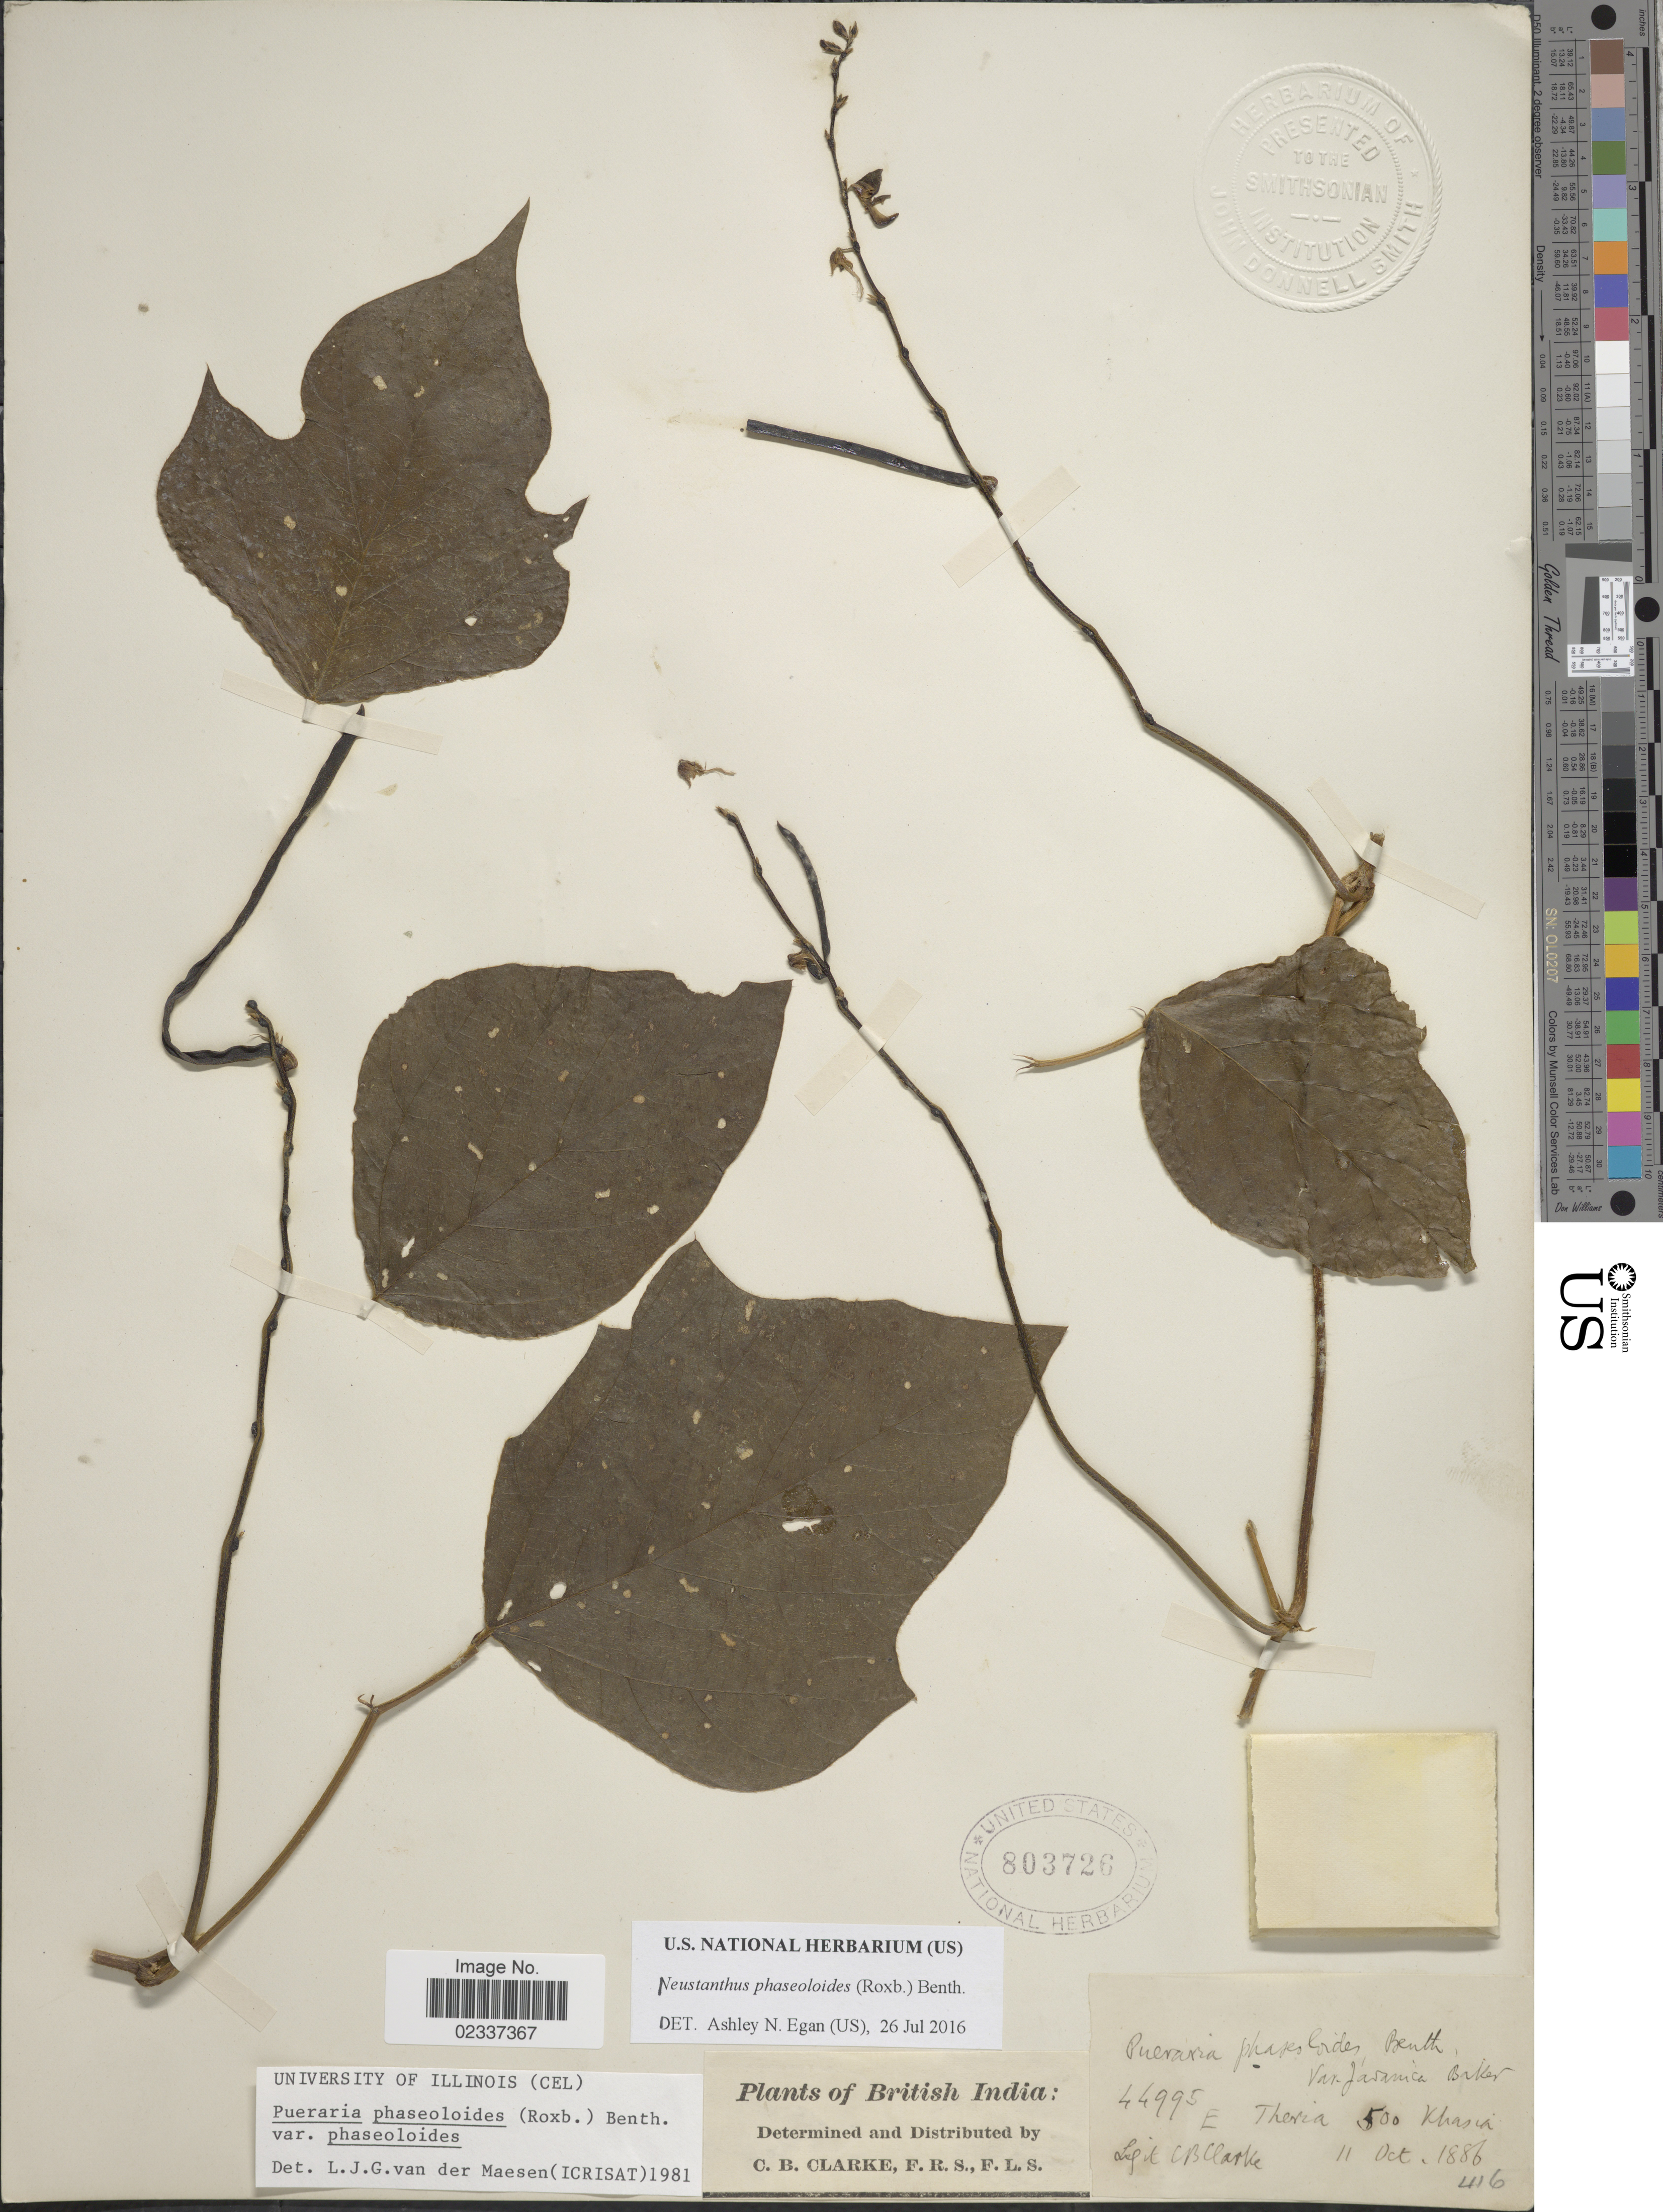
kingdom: Plantae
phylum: Tracheophyta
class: Magnoliopsida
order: Fabales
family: Fabaceae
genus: Neustanthus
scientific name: Neustanthus phaseoloides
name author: (Roxb.) Benth.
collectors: C. B. Clarke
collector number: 44995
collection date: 1886-10-11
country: India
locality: Theria, Khasia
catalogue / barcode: US 803726